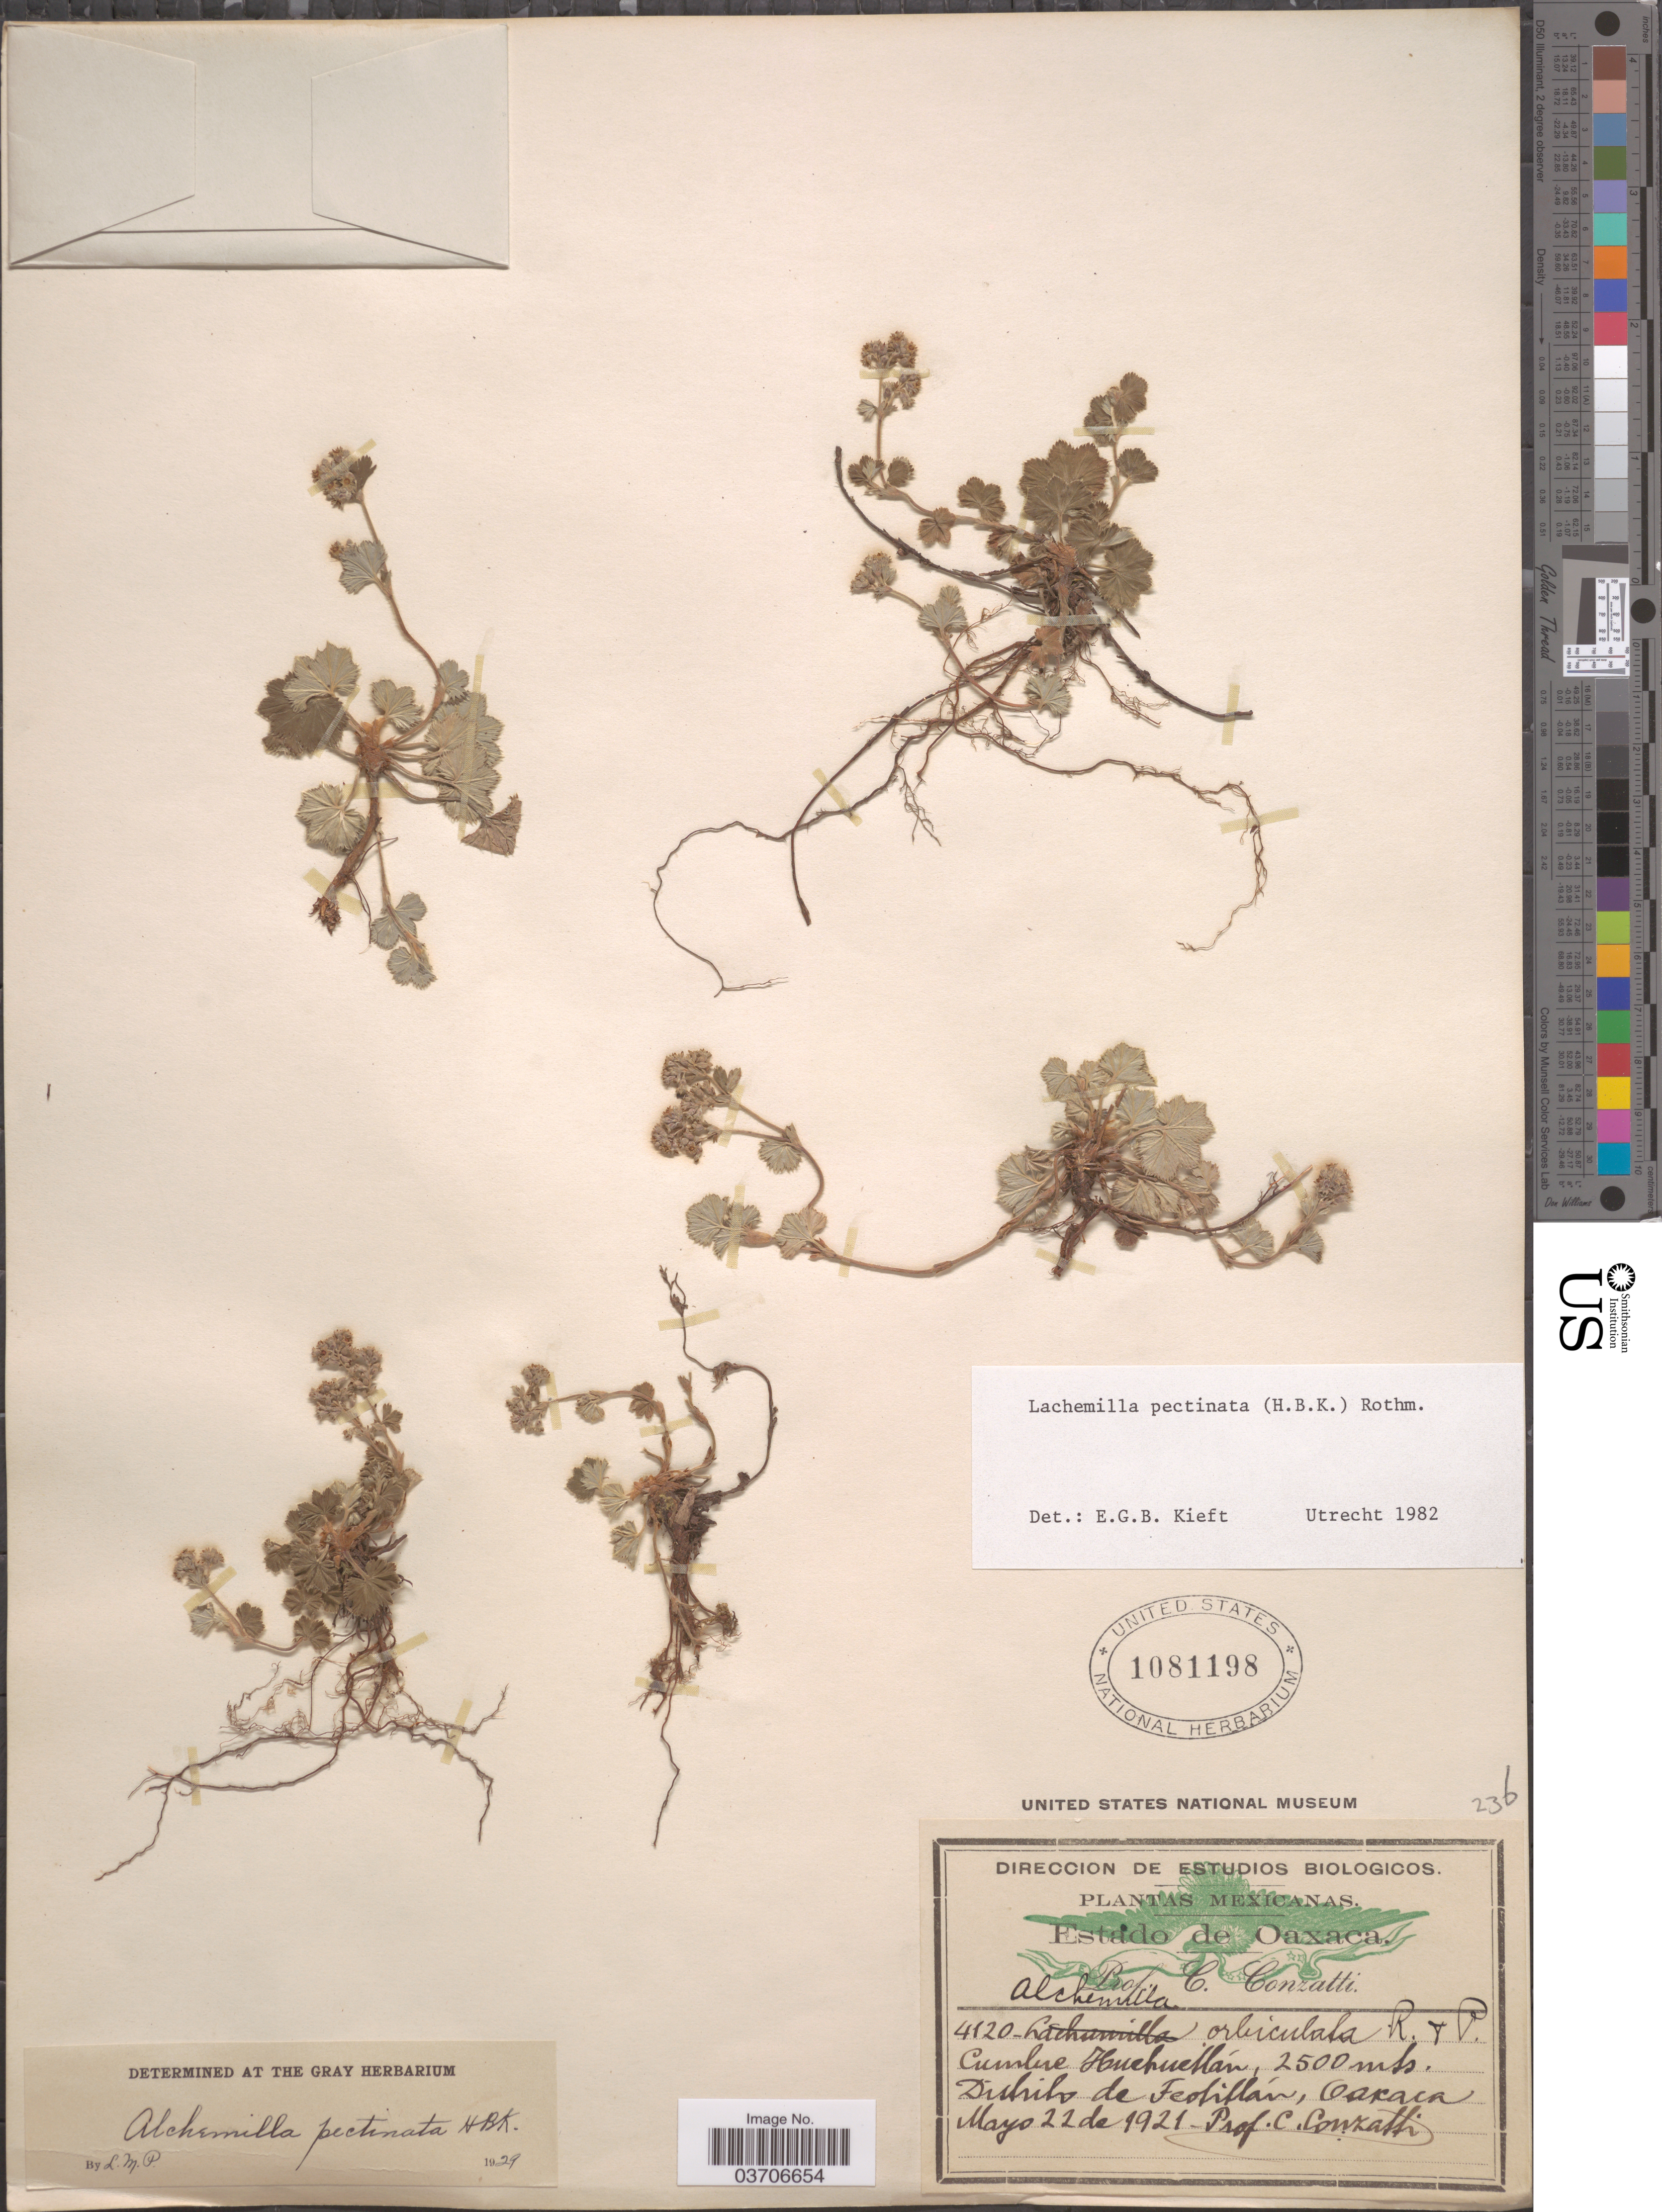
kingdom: Plantae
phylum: Tracheophyta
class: Magnoliopsida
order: Rosales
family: Rosaceae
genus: Lachemilla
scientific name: Lachemilla pectinata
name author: (Kunth) Rothm.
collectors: C. Conzalli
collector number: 4120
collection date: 1921-05-22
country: Mexico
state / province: Oaxaca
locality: Cumbre Huehuellán. Distrito de Fedillán.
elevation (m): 2500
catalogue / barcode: US 1081198